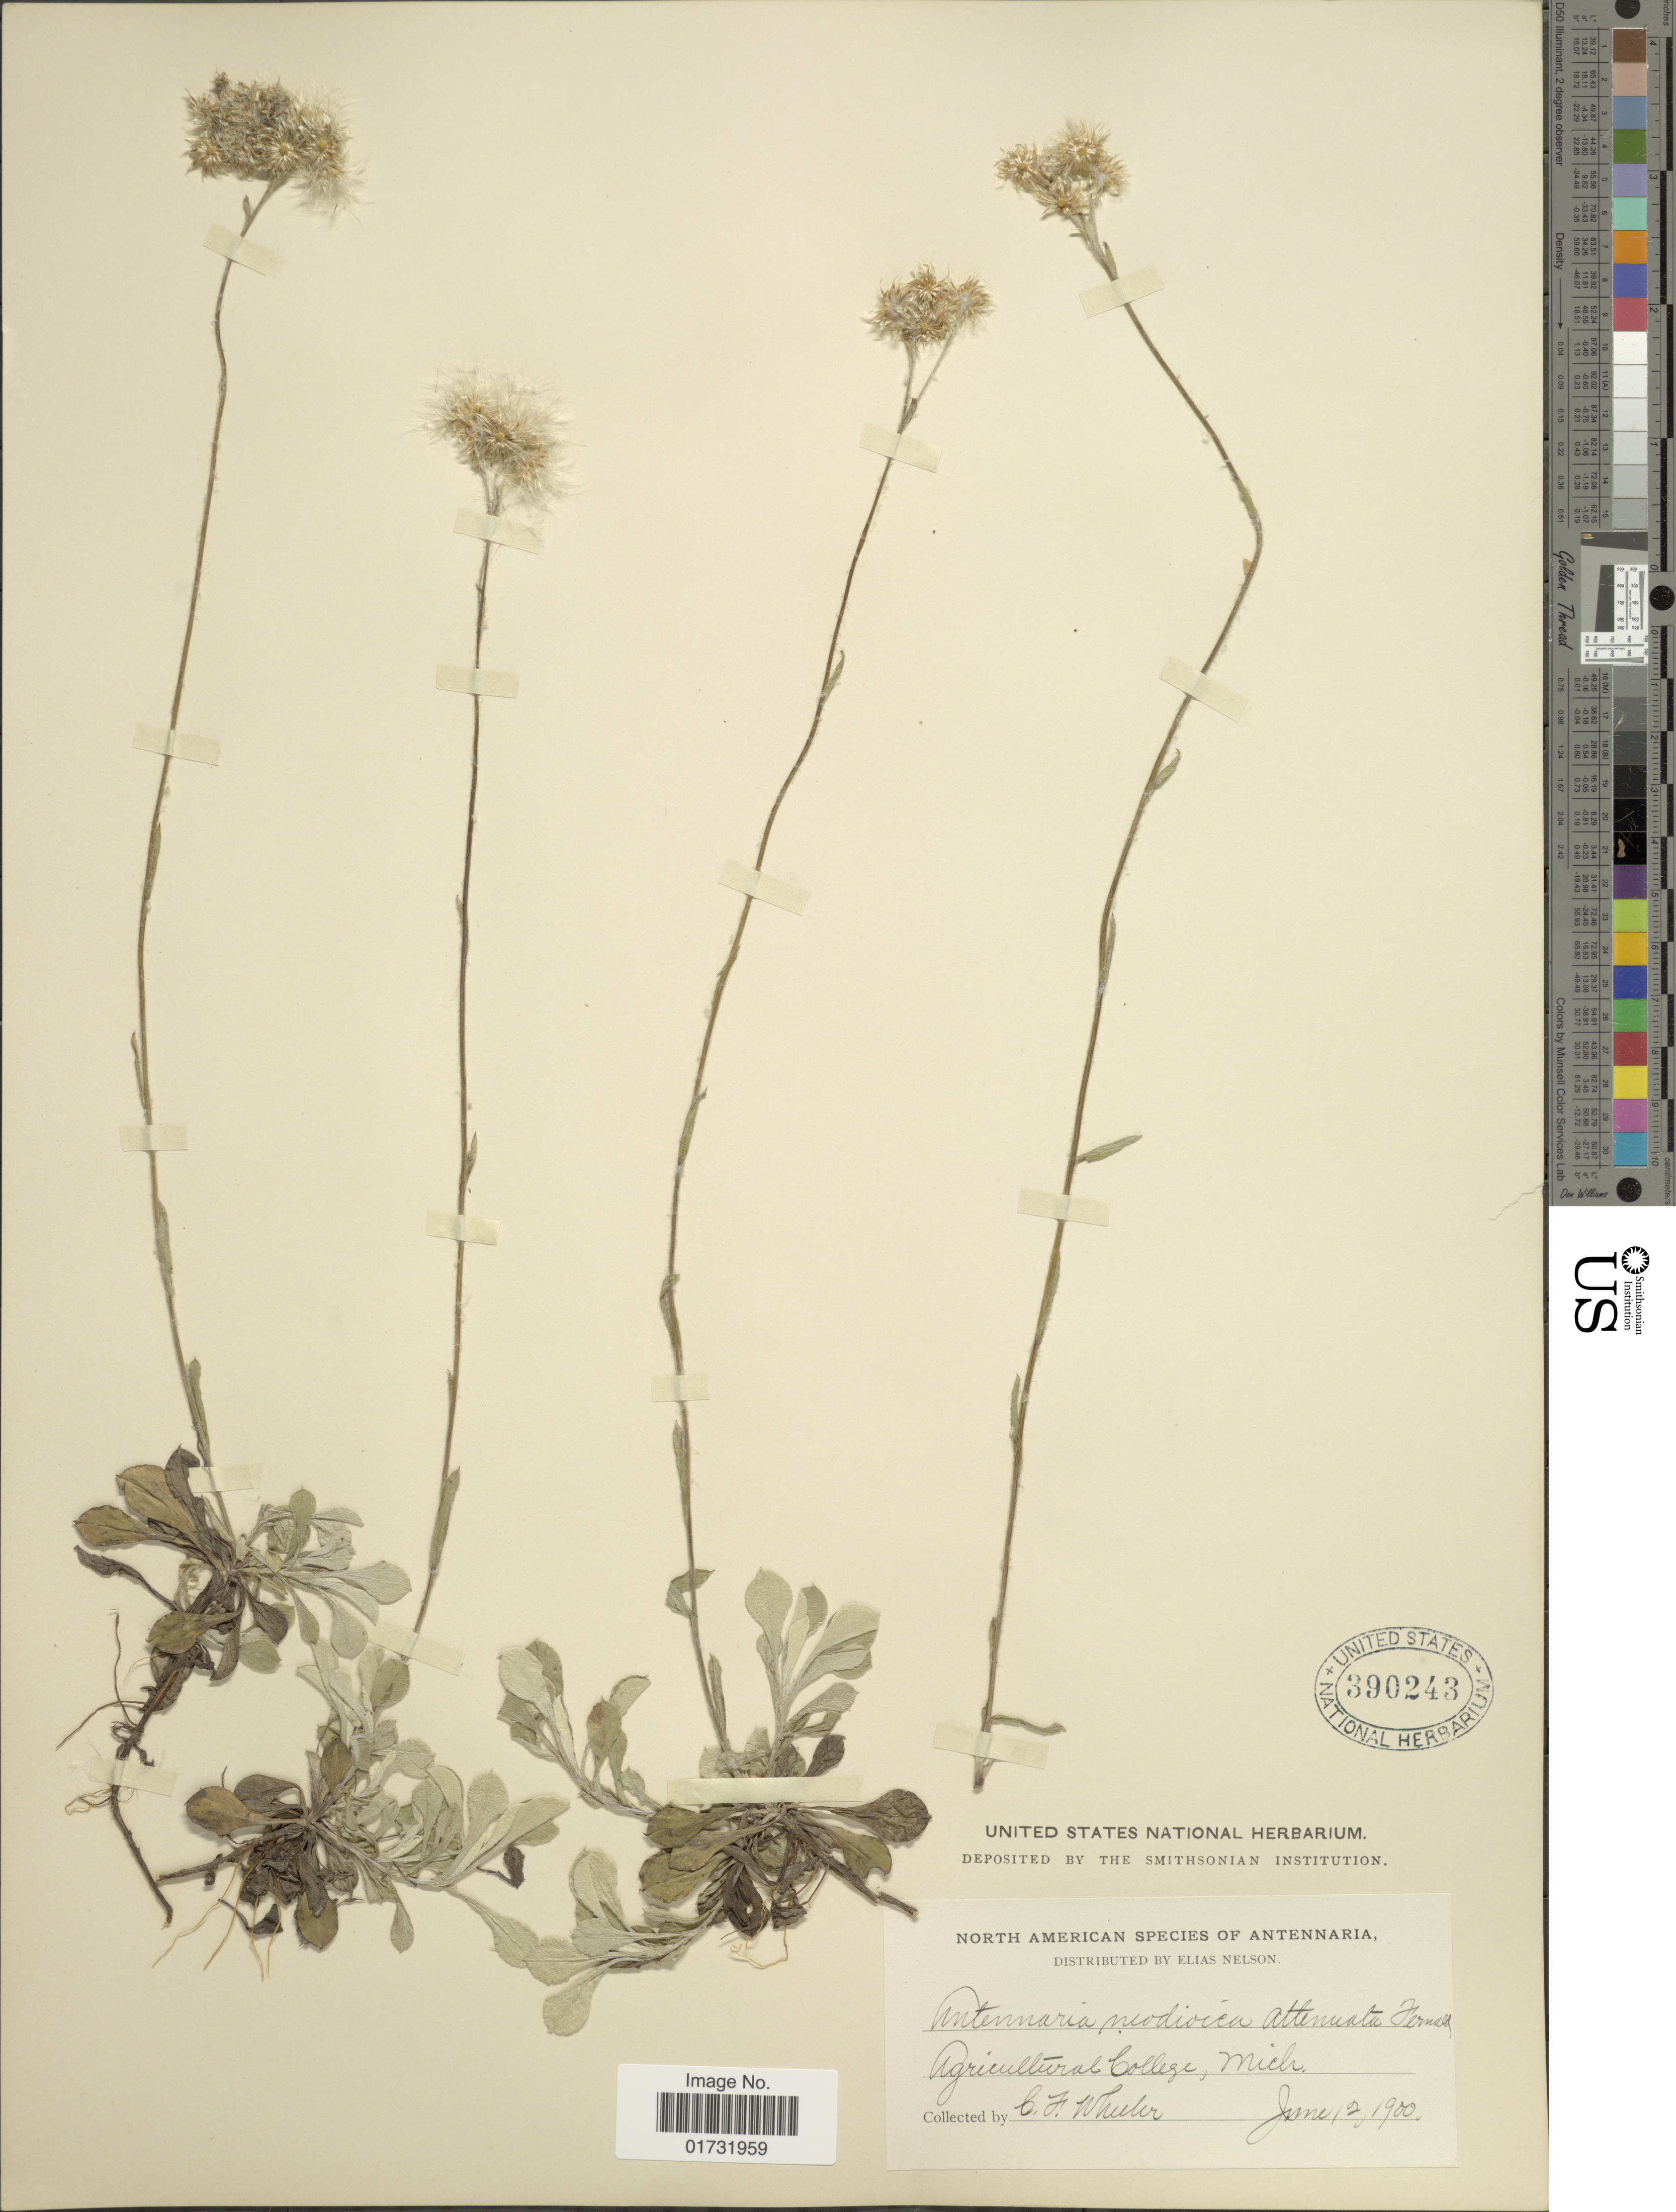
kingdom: Plantae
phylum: Tracheophyta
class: Magnoliopsida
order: Asterales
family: Asteraceae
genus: Antennaria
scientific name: Antennaria neodioica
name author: Greene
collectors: C. Wheeler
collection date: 1900-06-12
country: United States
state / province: Michigan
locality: Agricultural College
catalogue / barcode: US 390243